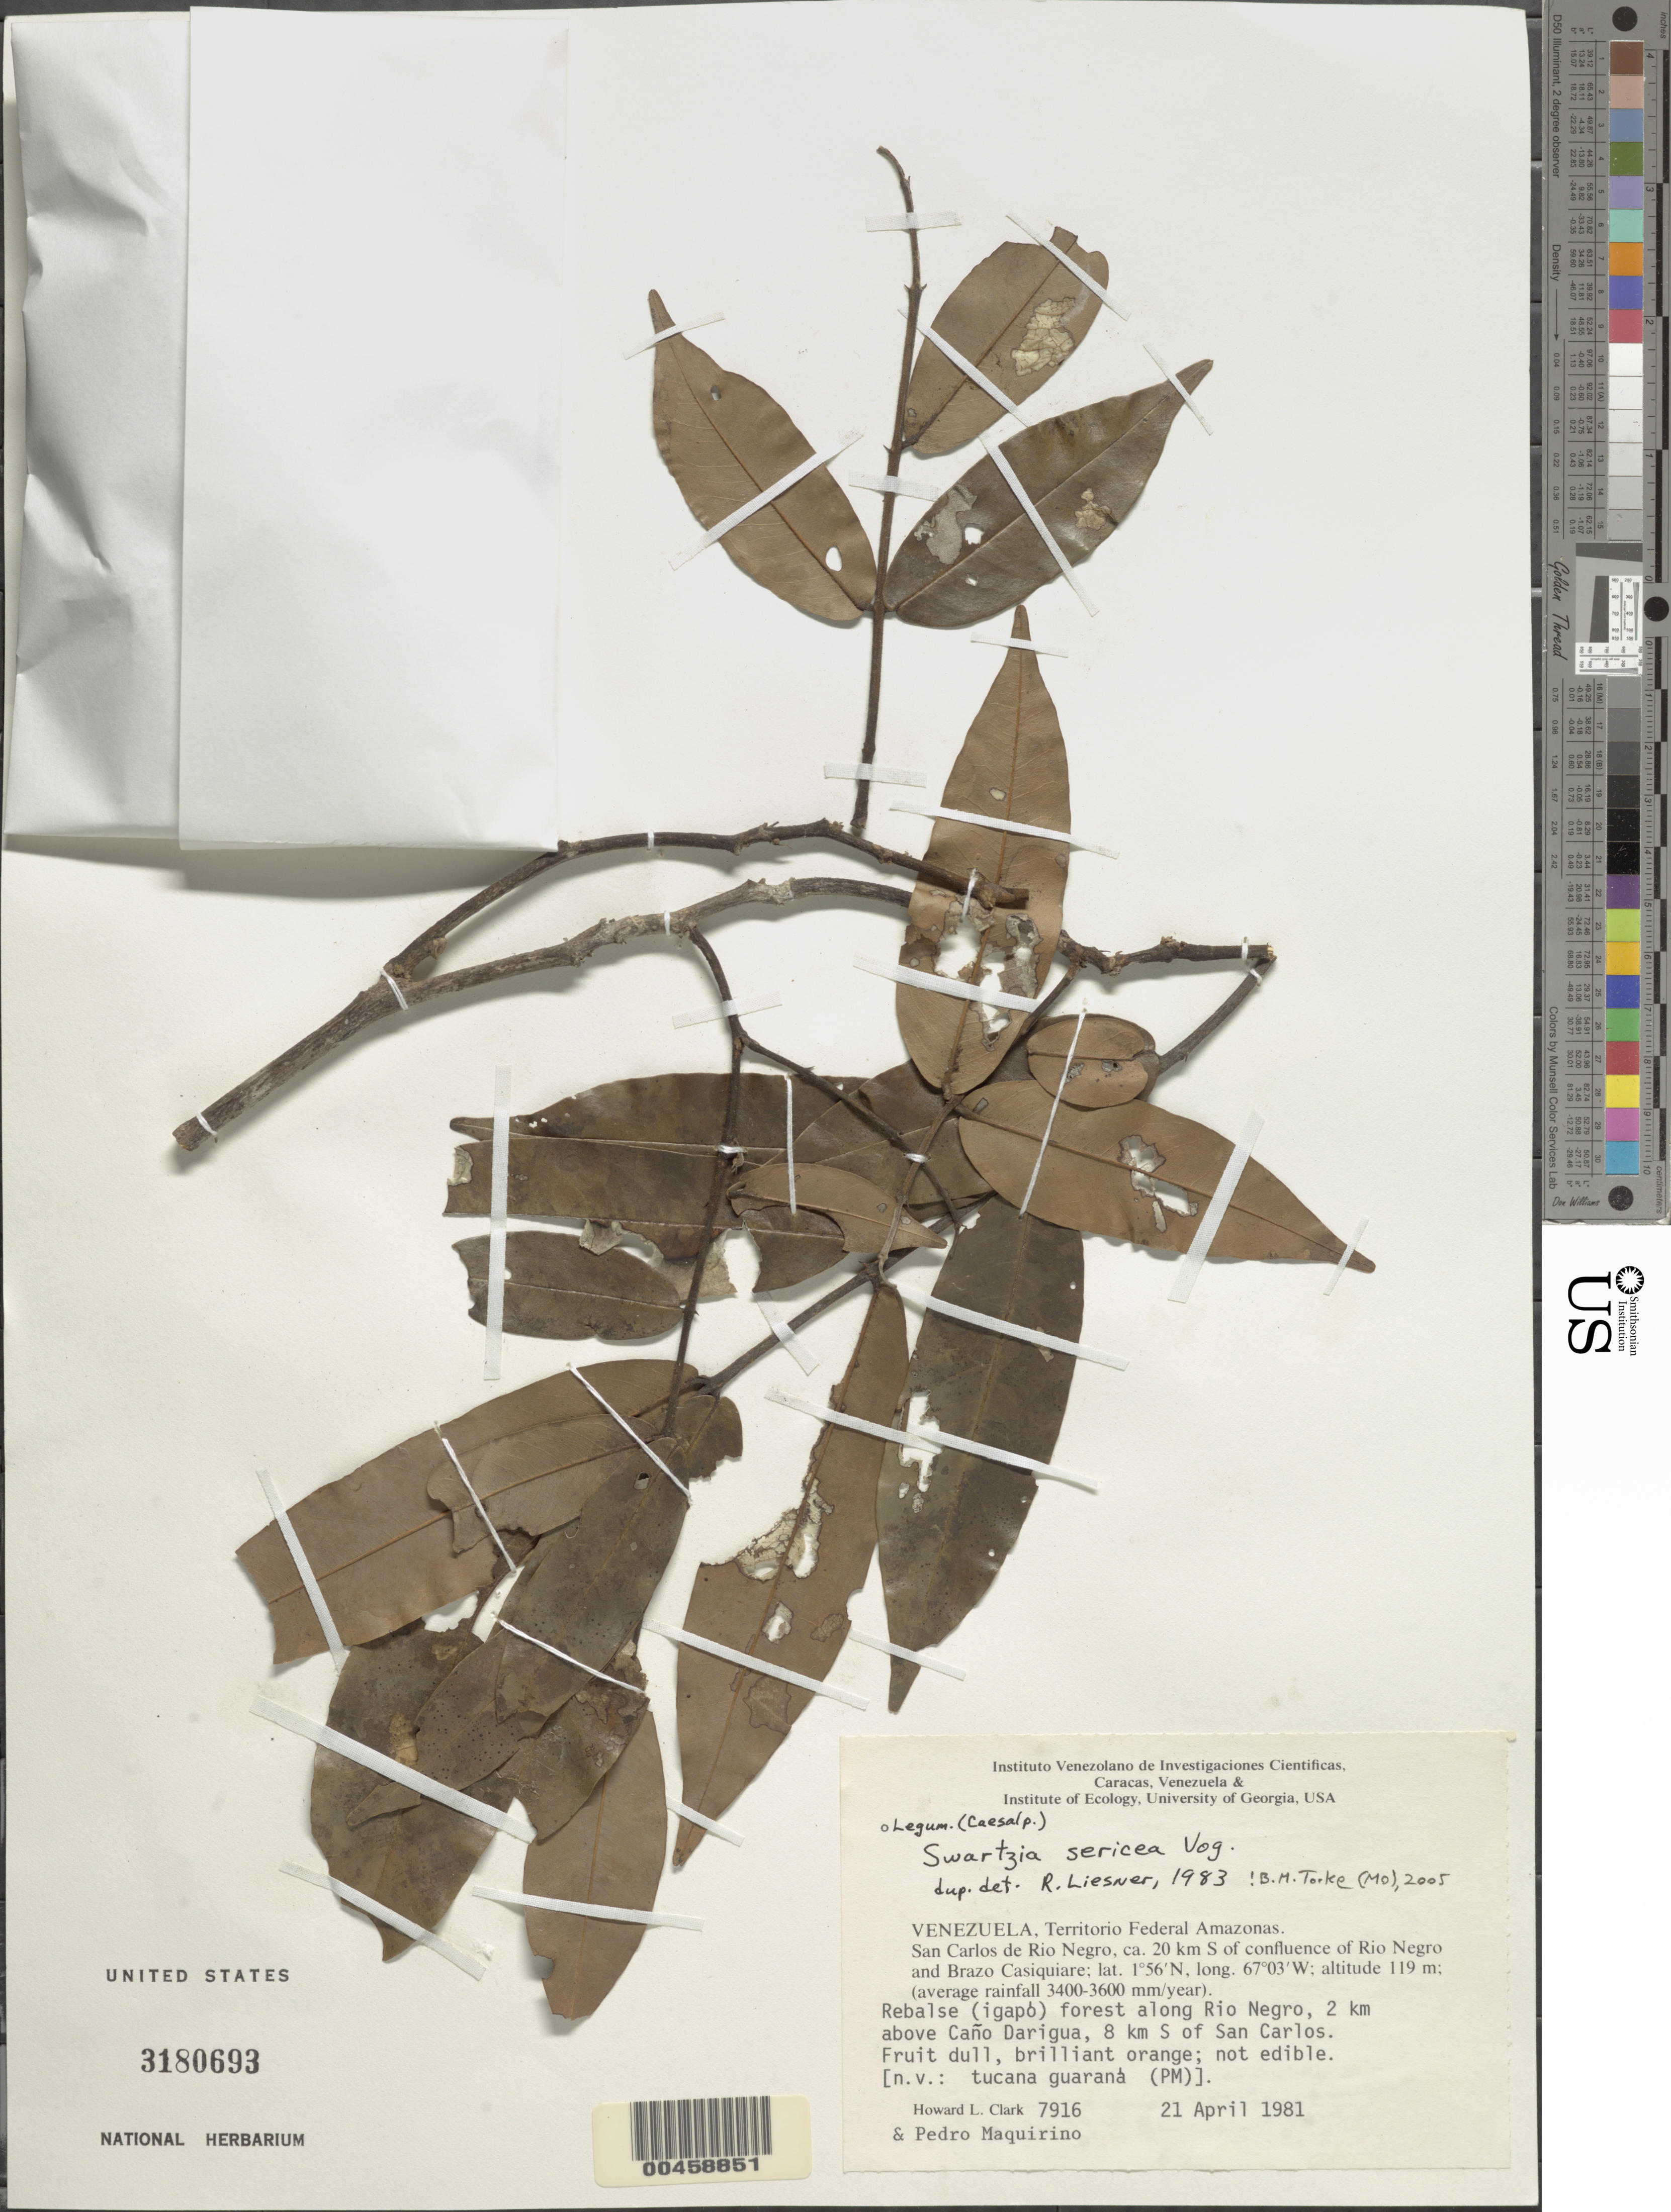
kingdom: Plantae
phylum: Tracheophyta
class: Magnoliopsida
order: Fabales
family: Fabaceae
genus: Swartzia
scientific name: Swartzia sericea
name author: Vogel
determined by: Liesner, R. L.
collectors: H. L. Clark & P. Maquirino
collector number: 7916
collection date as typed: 21 Apr 1981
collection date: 1981-04-21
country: Venezuela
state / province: Amazonas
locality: San carlos de rio negro, ca. 20 km s of confluence of rio negro and brazo casiquiare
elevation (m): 119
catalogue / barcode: US 3180693